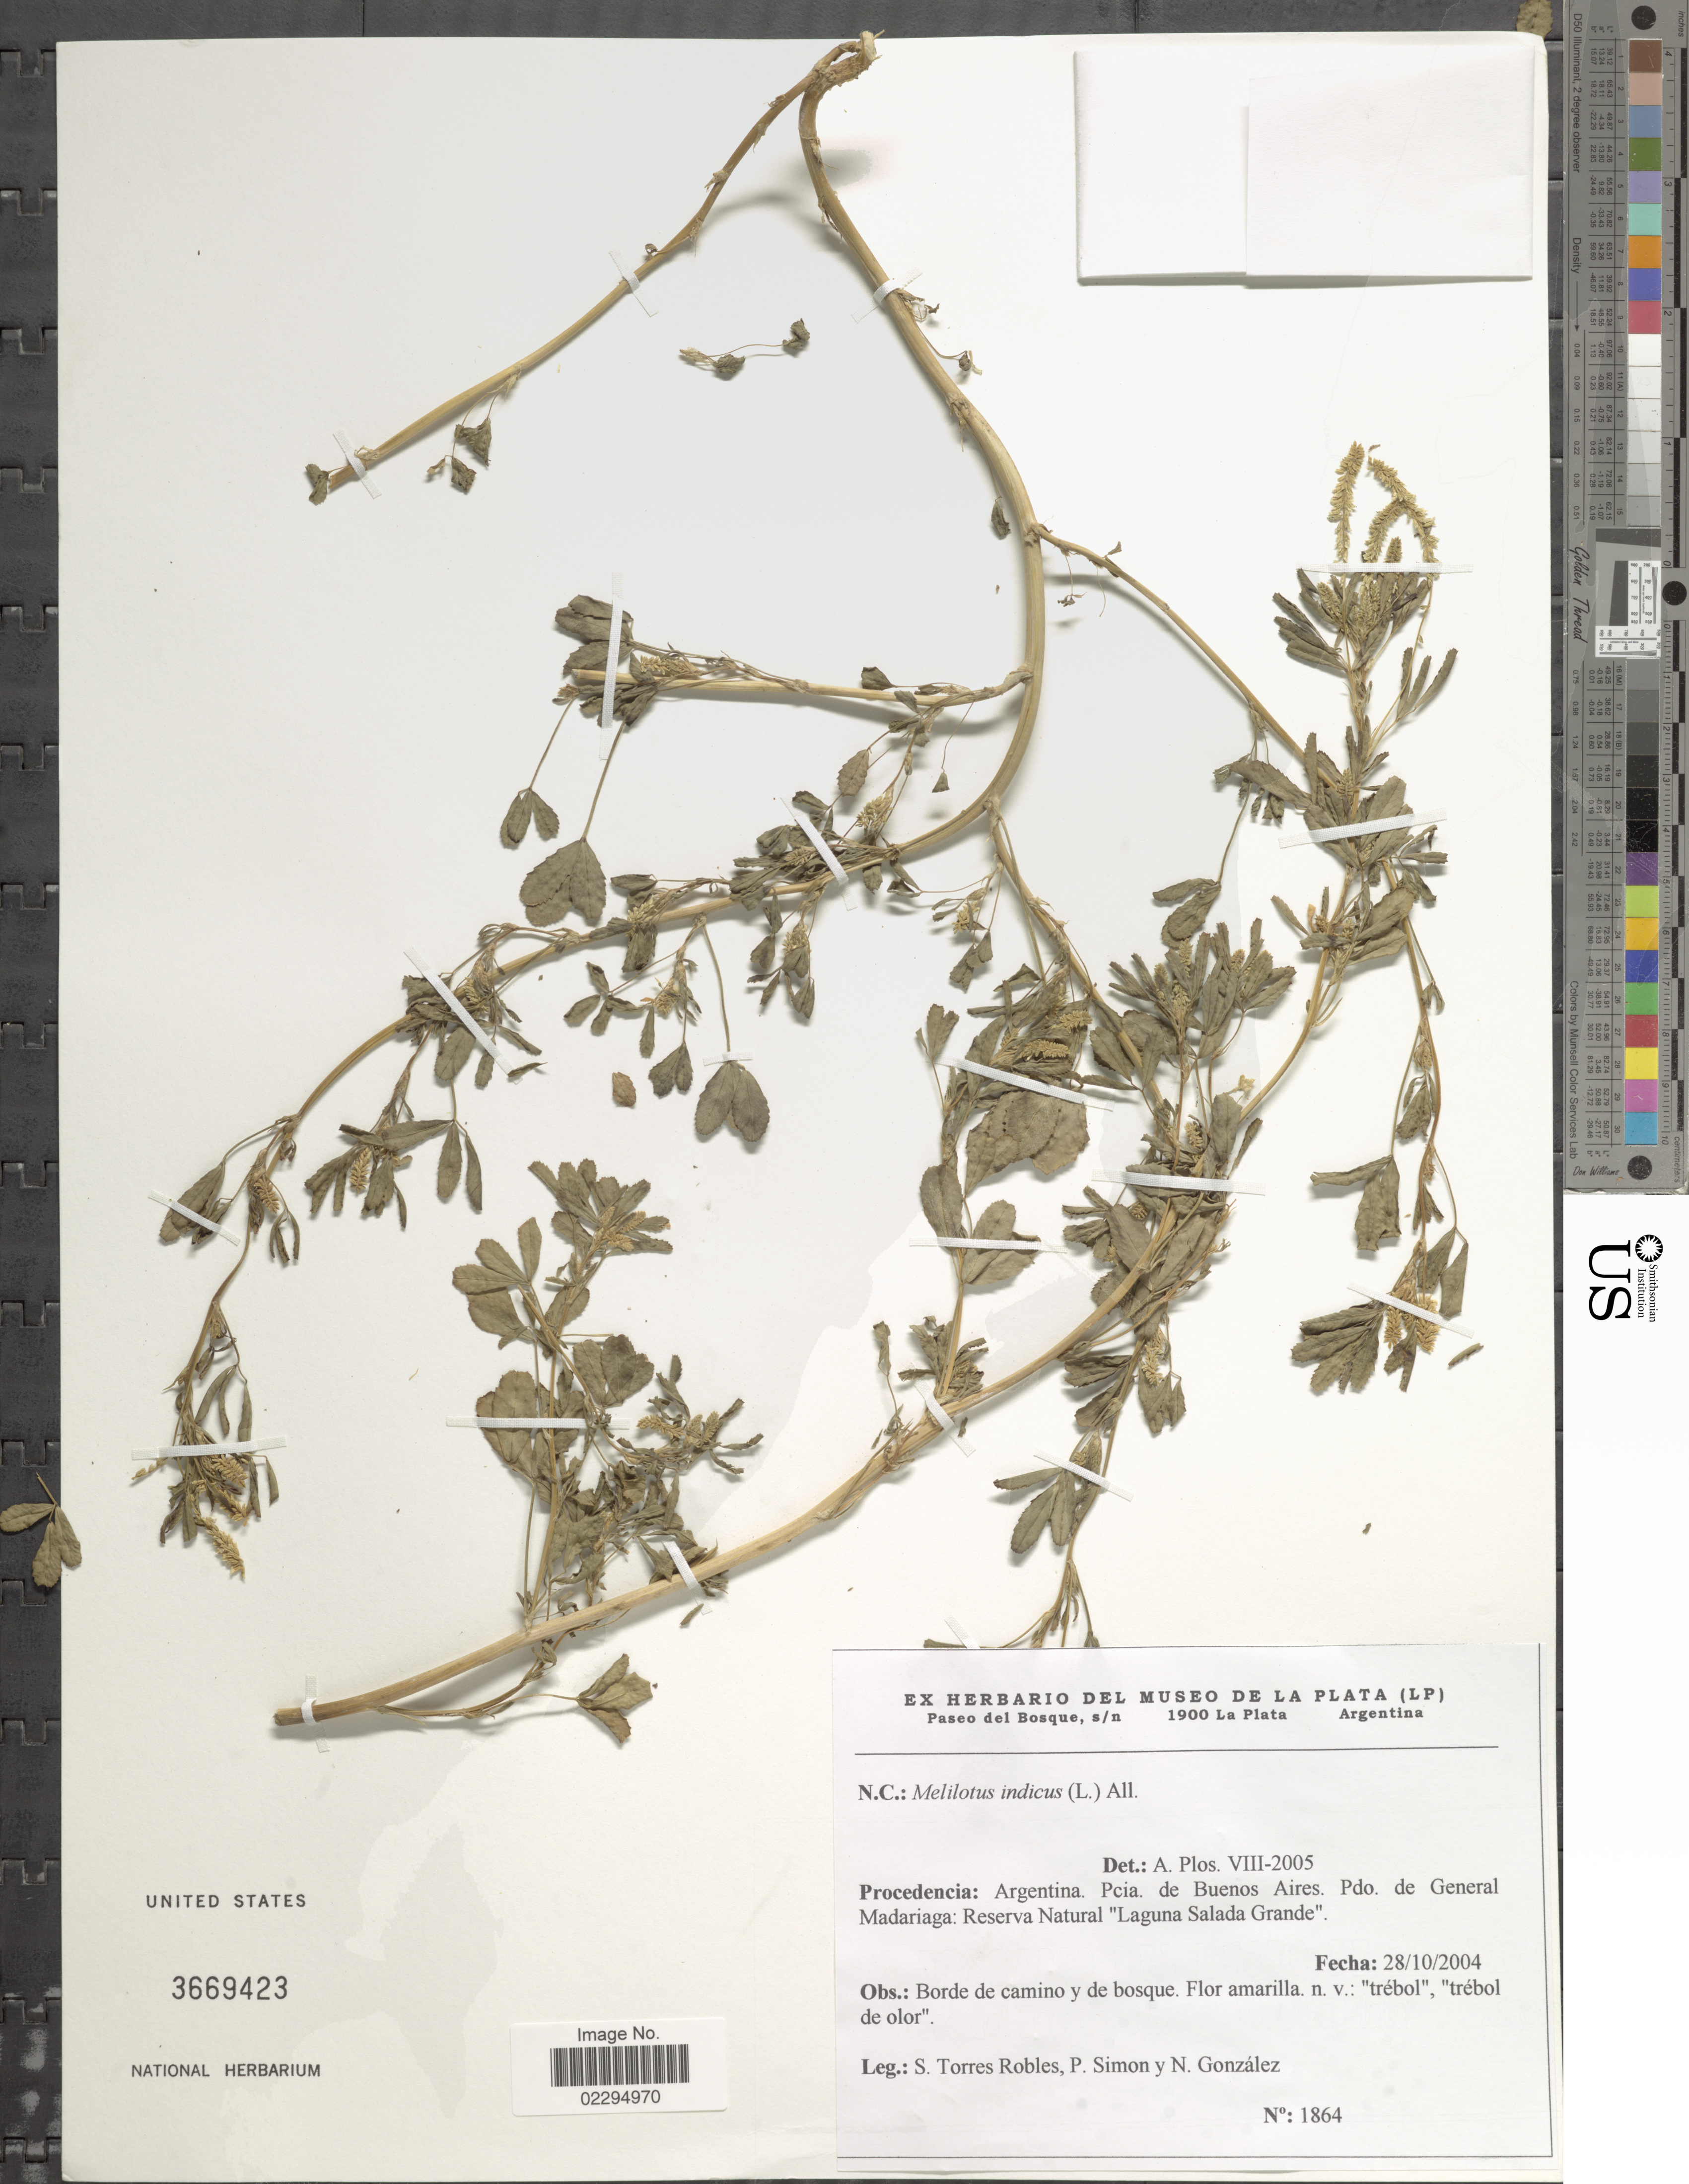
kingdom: Plantae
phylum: Tracheophyta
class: Magnoliopsida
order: Fabales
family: Fabaceae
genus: Melilotus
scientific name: Melilotus indicus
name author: (L.) All.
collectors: S. Torres Robles, P. Simon & N. Gonzalez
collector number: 1864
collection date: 2004-10-28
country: Argentina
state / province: Buenos Aires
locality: Pdo de General Madariaga: reserva Natural 'Laguba Salada Grande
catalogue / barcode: US 3669423